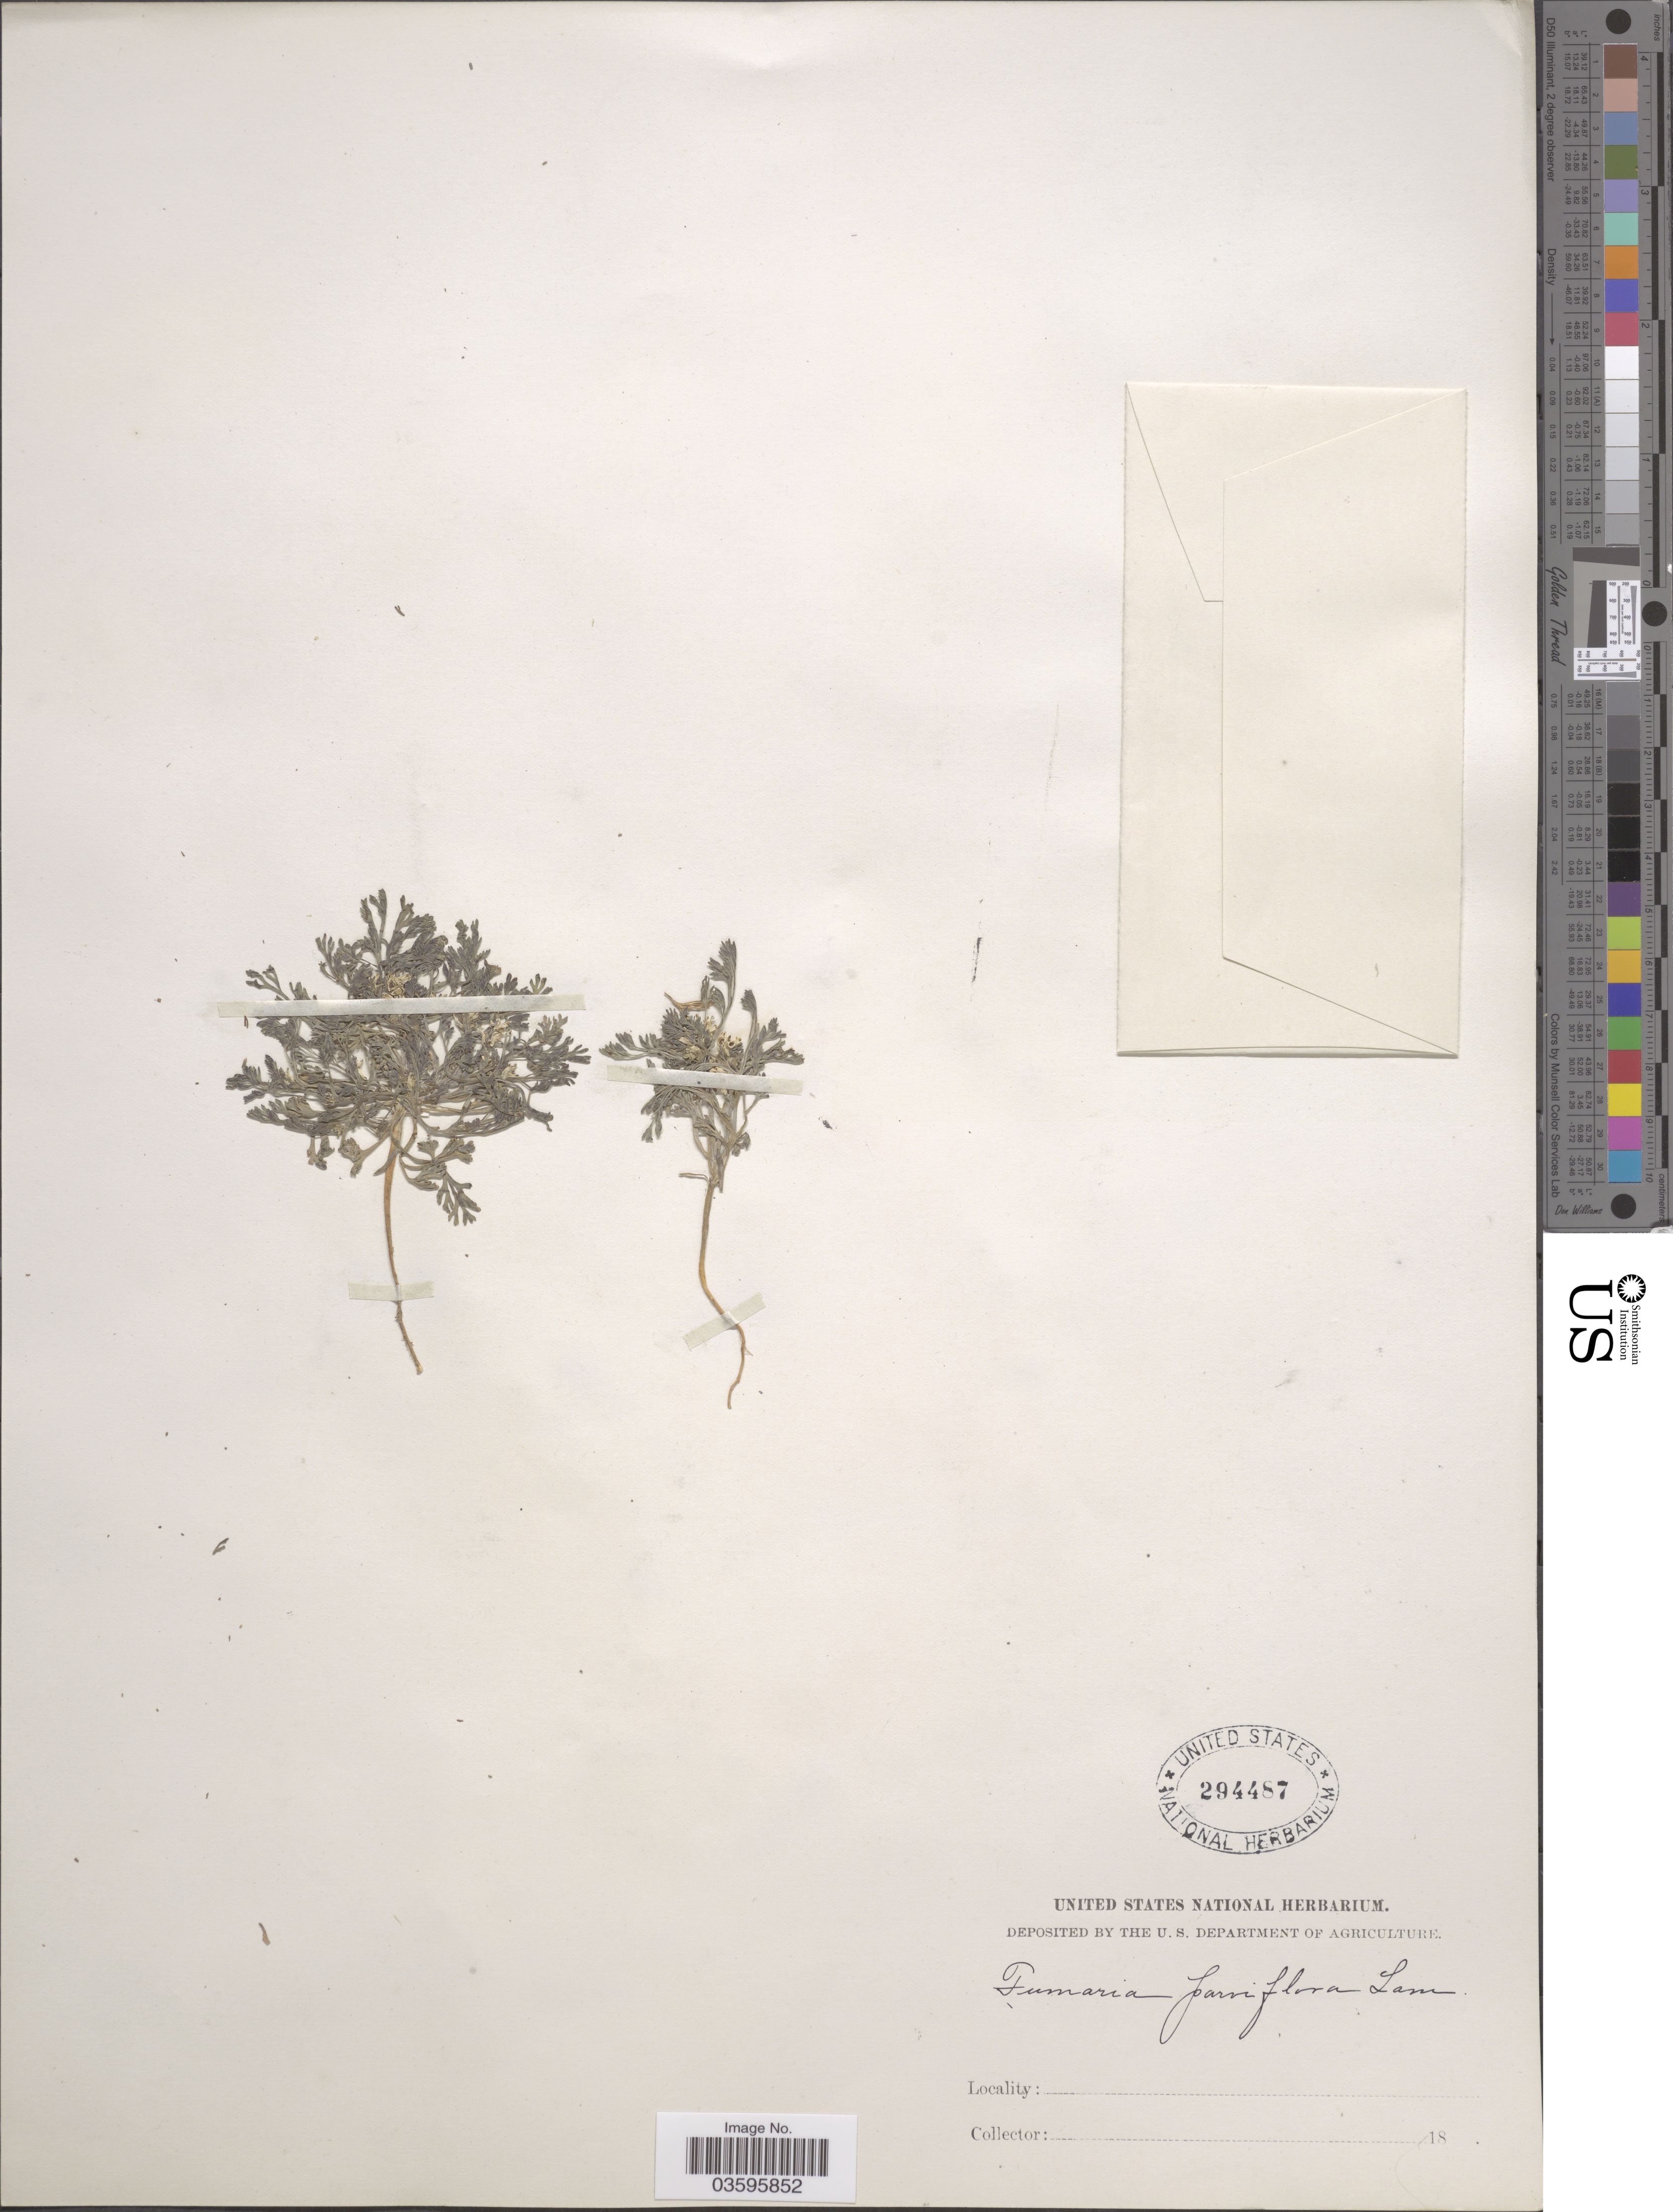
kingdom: Plantae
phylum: Tracheophyta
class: Magnoliopsida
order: Ranunculales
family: Papaveraceae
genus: Fumaria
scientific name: Fumaria parviflora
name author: Lam.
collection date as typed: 18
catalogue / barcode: US 294487